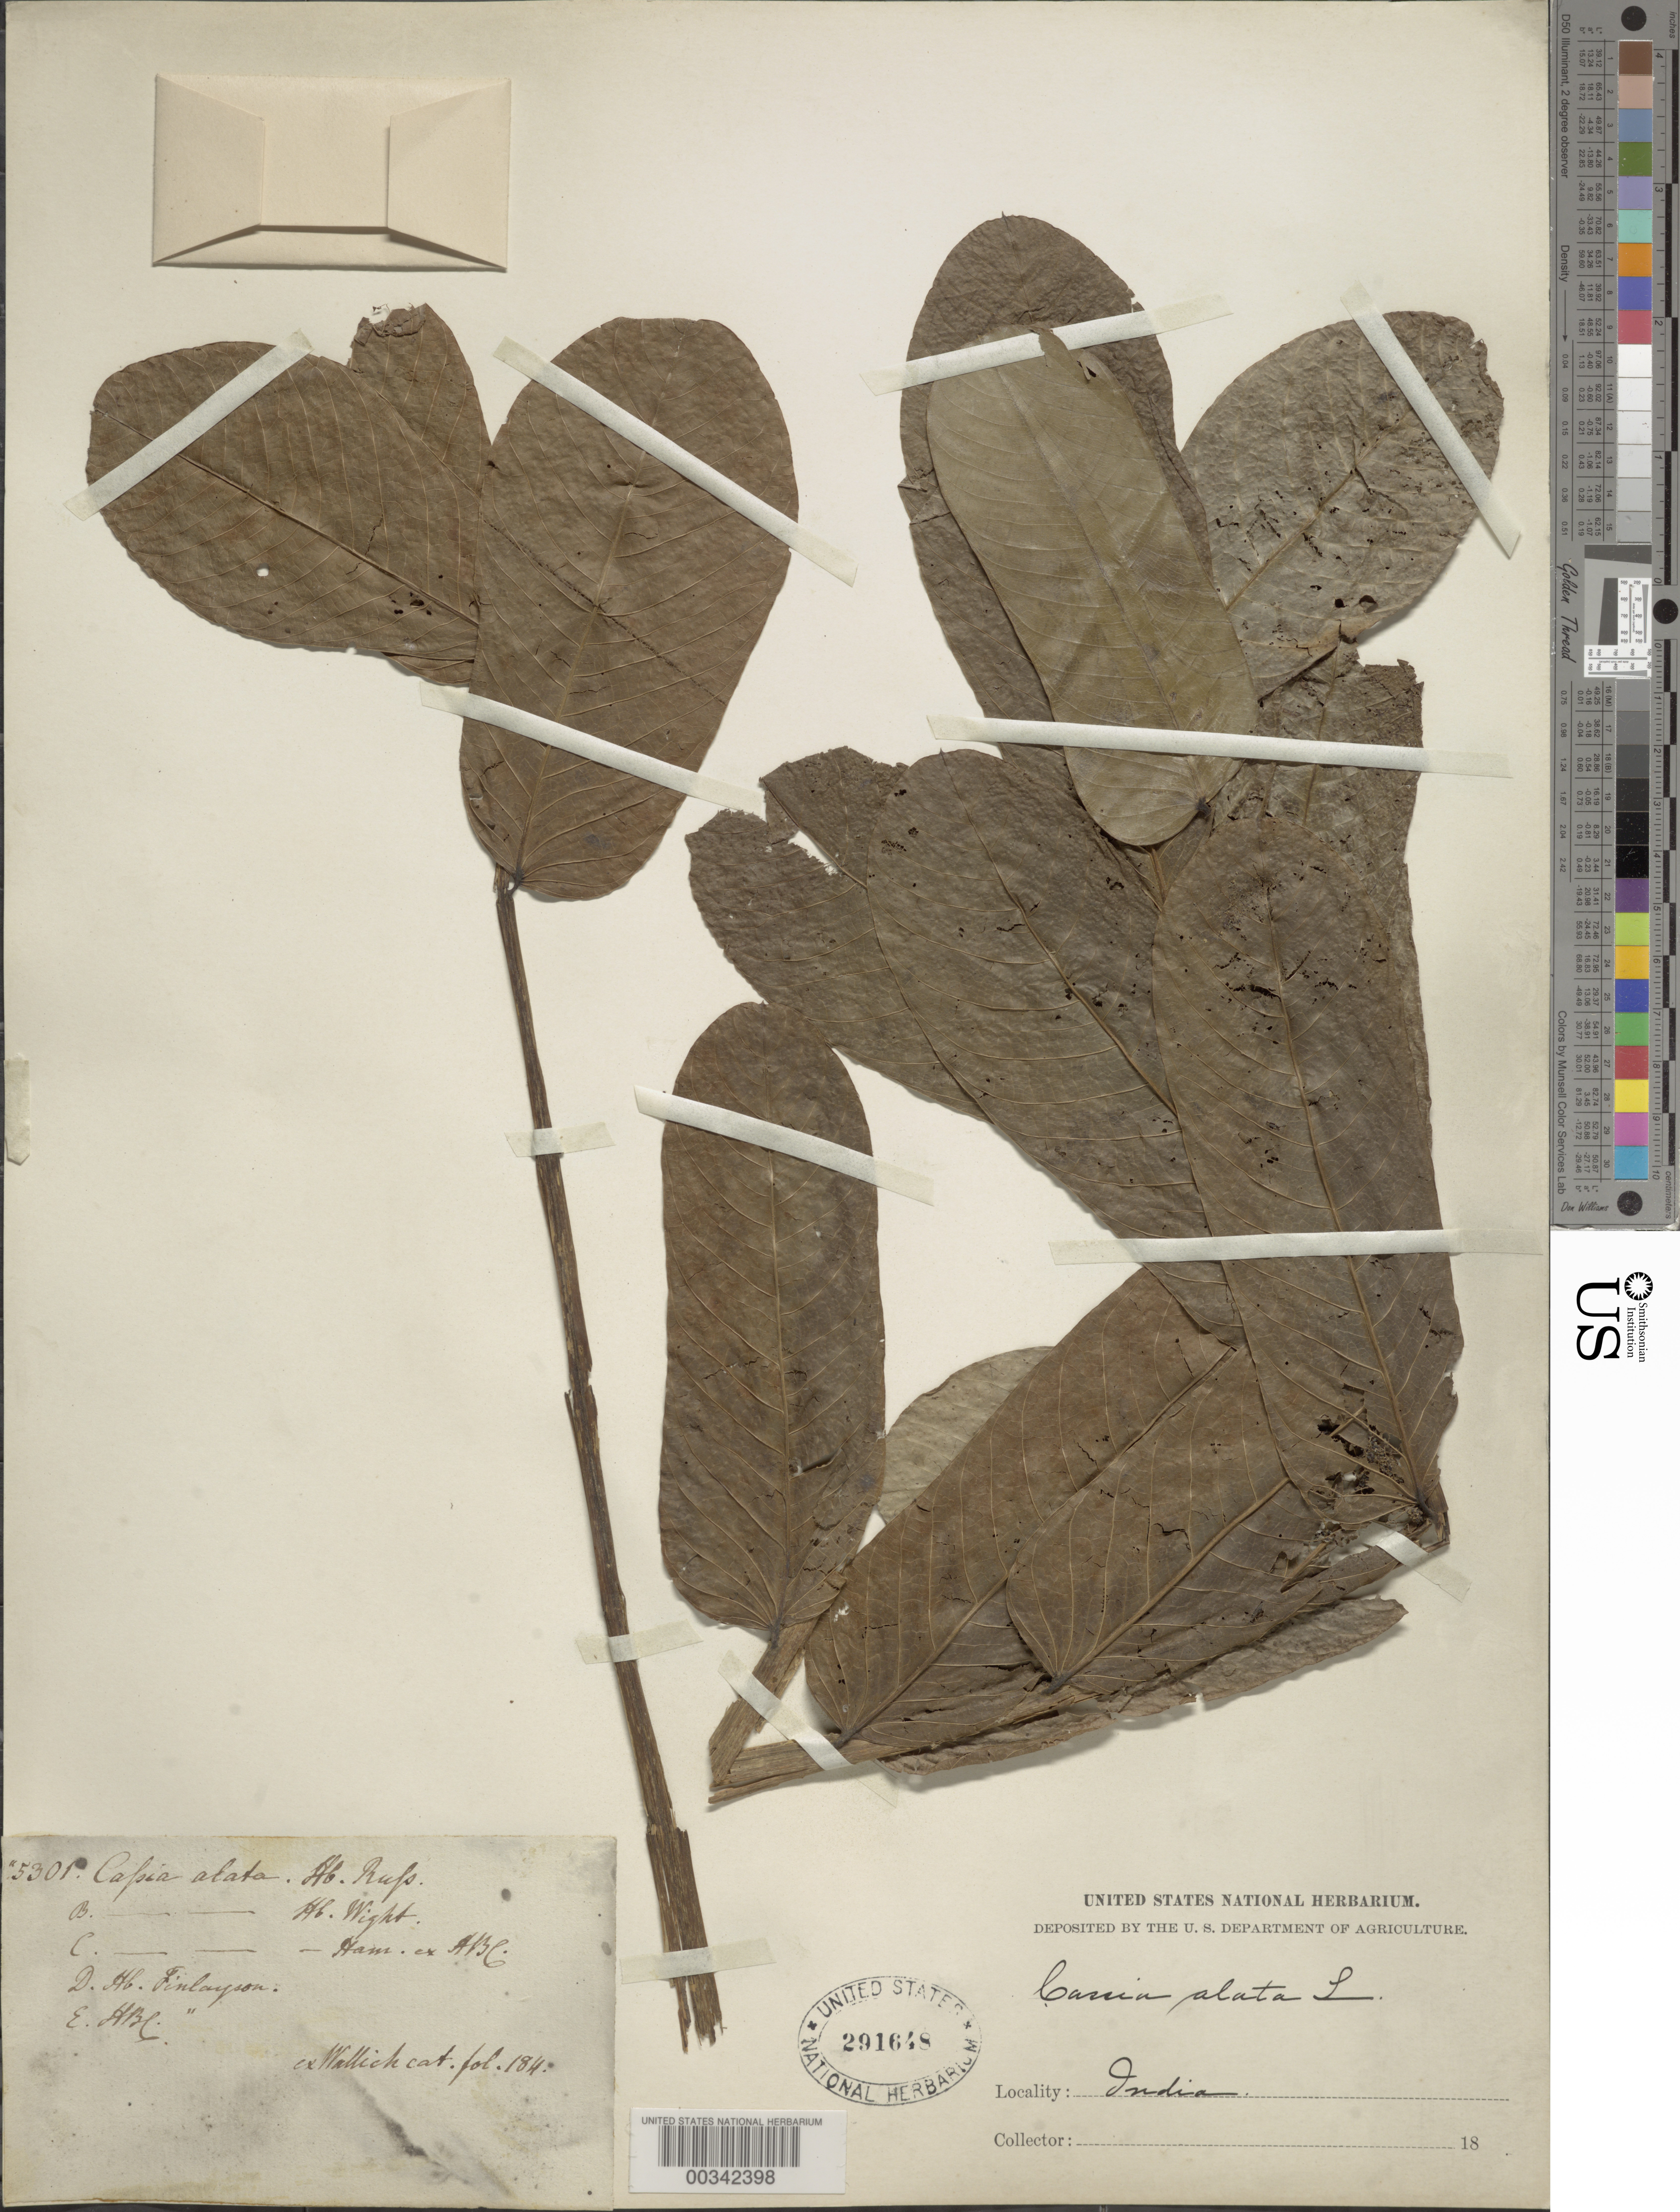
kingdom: Plantae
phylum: Tracheophyta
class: Magnoliopsida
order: Fabales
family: Fabaceae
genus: Senna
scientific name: Senna alata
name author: (L.) Roxb.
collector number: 5301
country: India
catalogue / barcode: US 291648